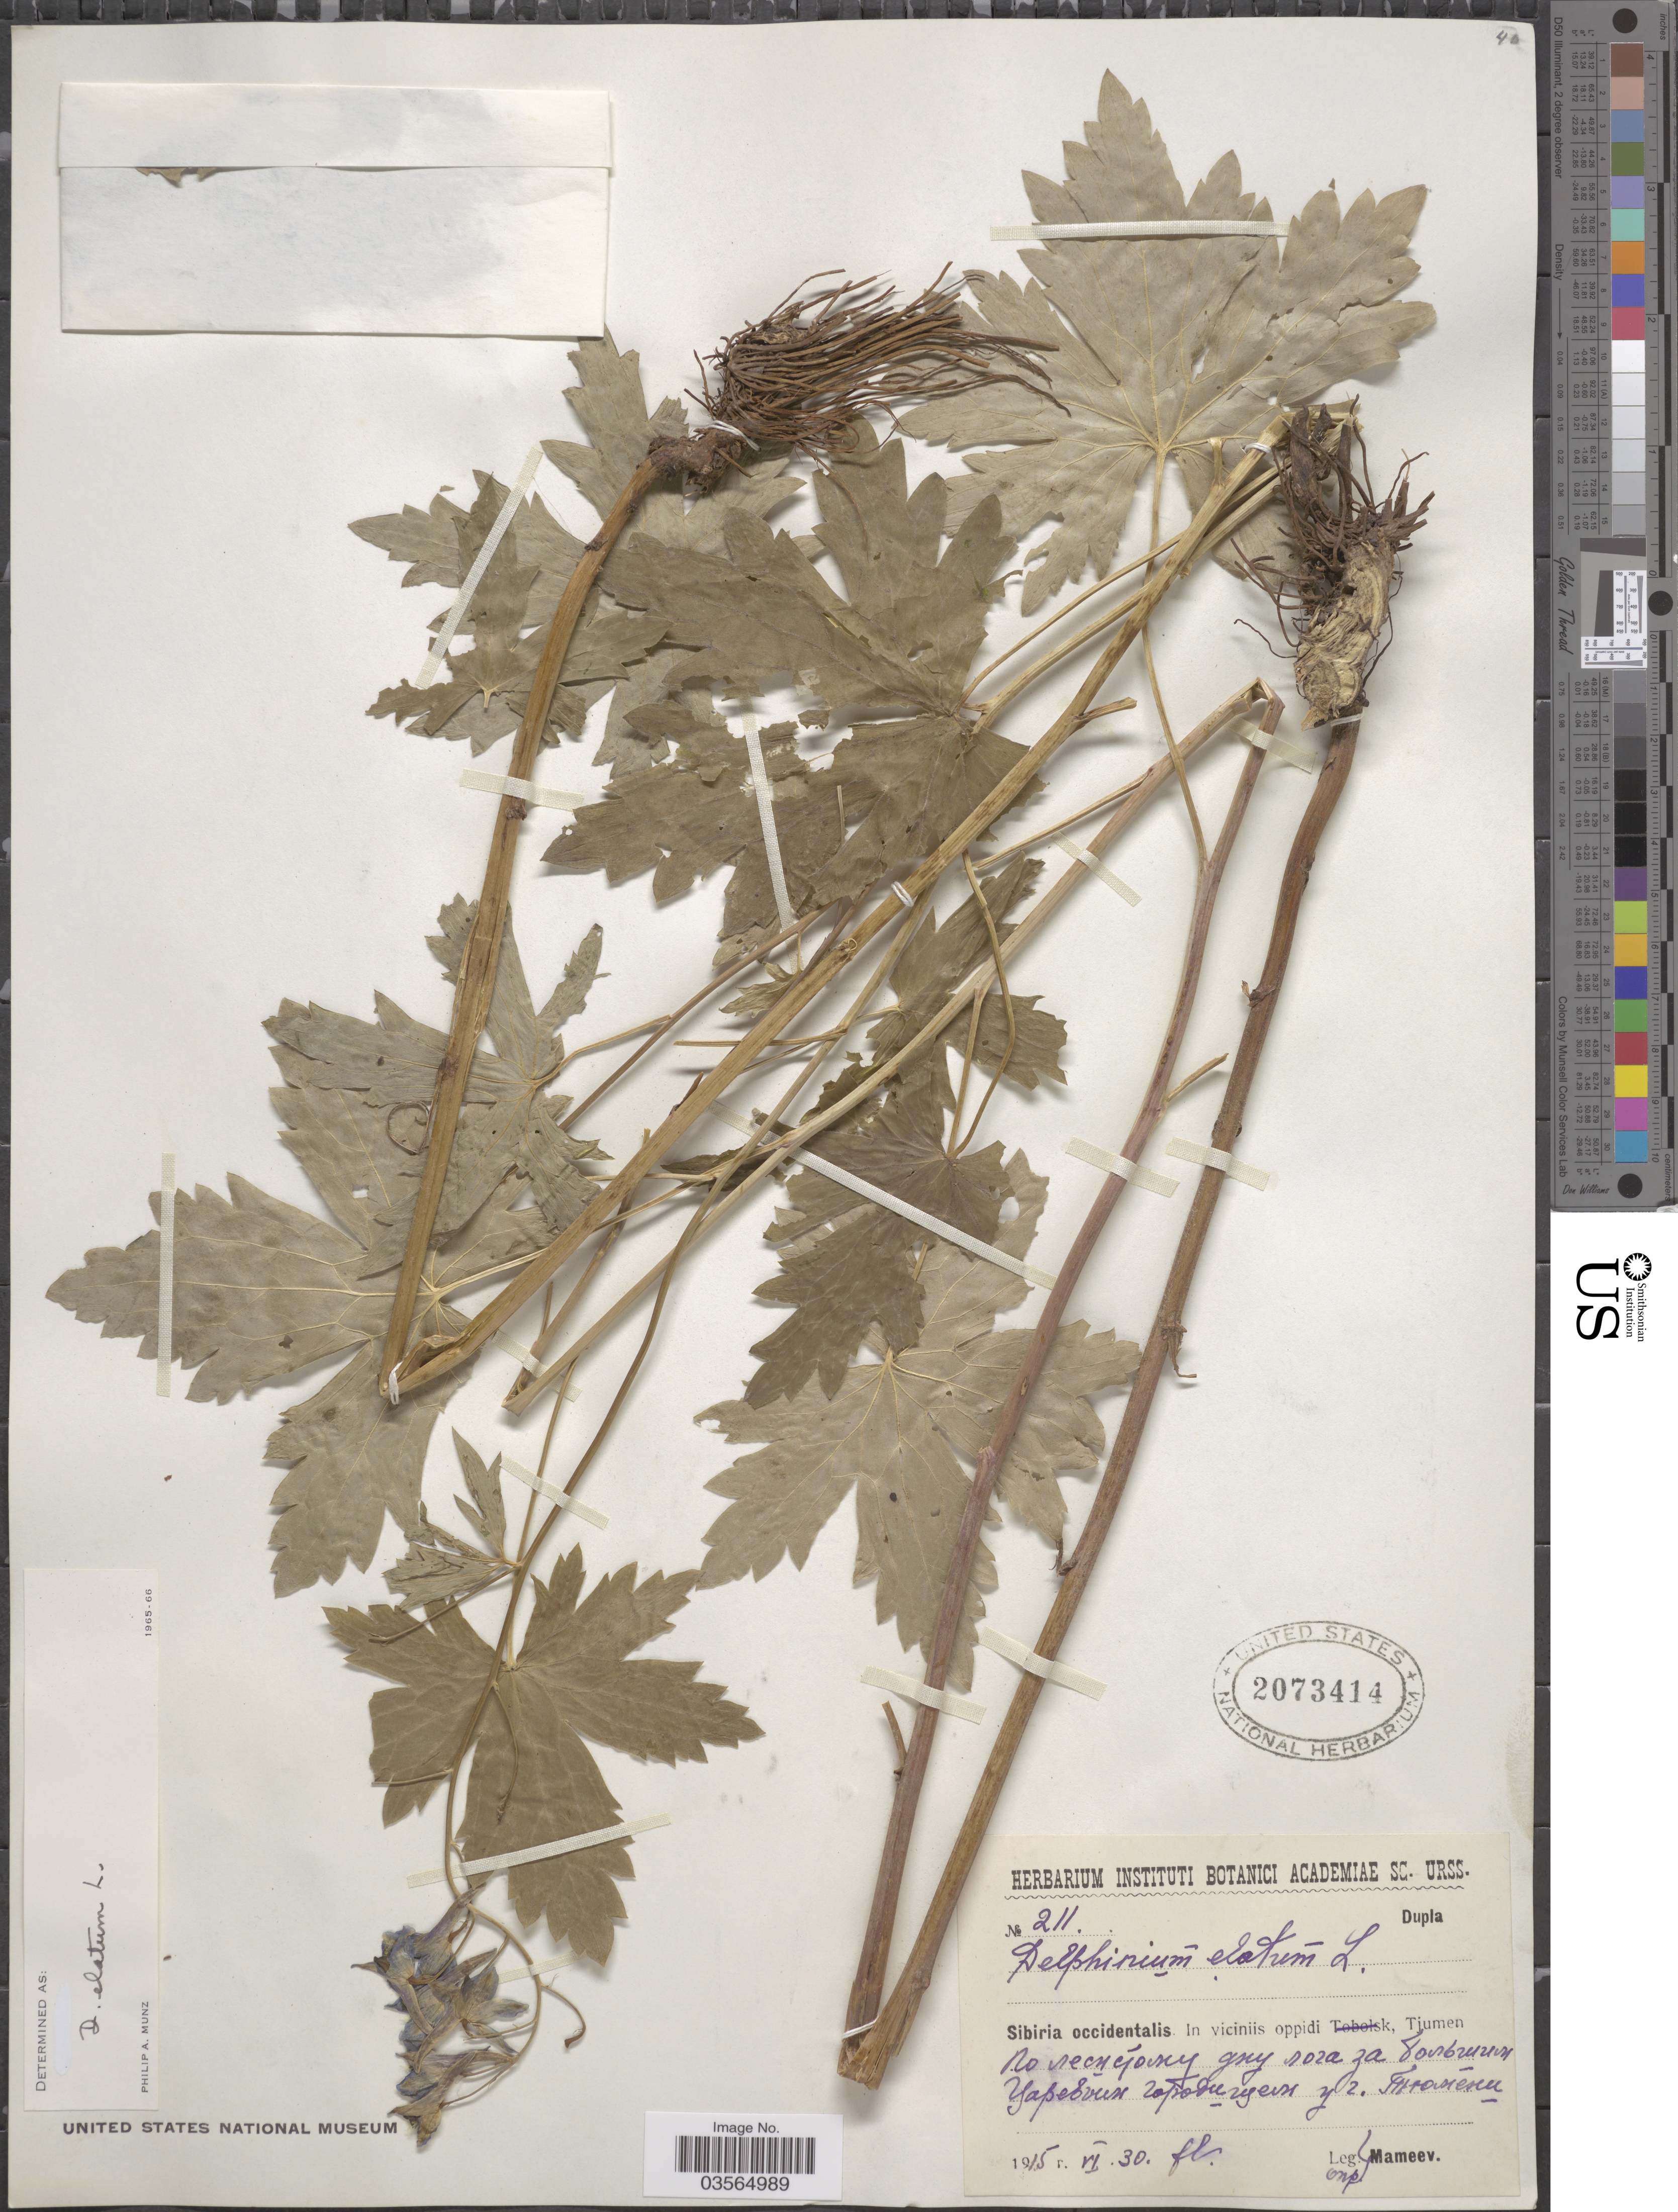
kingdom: Plantae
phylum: Tracheophyta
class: Magnoliopsida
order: Ranunculales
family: Ranunculaceae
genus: Delphinium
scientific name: Delphinium elatum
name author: L.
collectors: Mameev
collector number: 211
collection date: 1915-06-30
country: Russian Federation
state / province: Tyumen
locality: Sibiria occidentalis. In viciniis oppidi, Tjumen. X.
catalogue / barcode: US 2073414